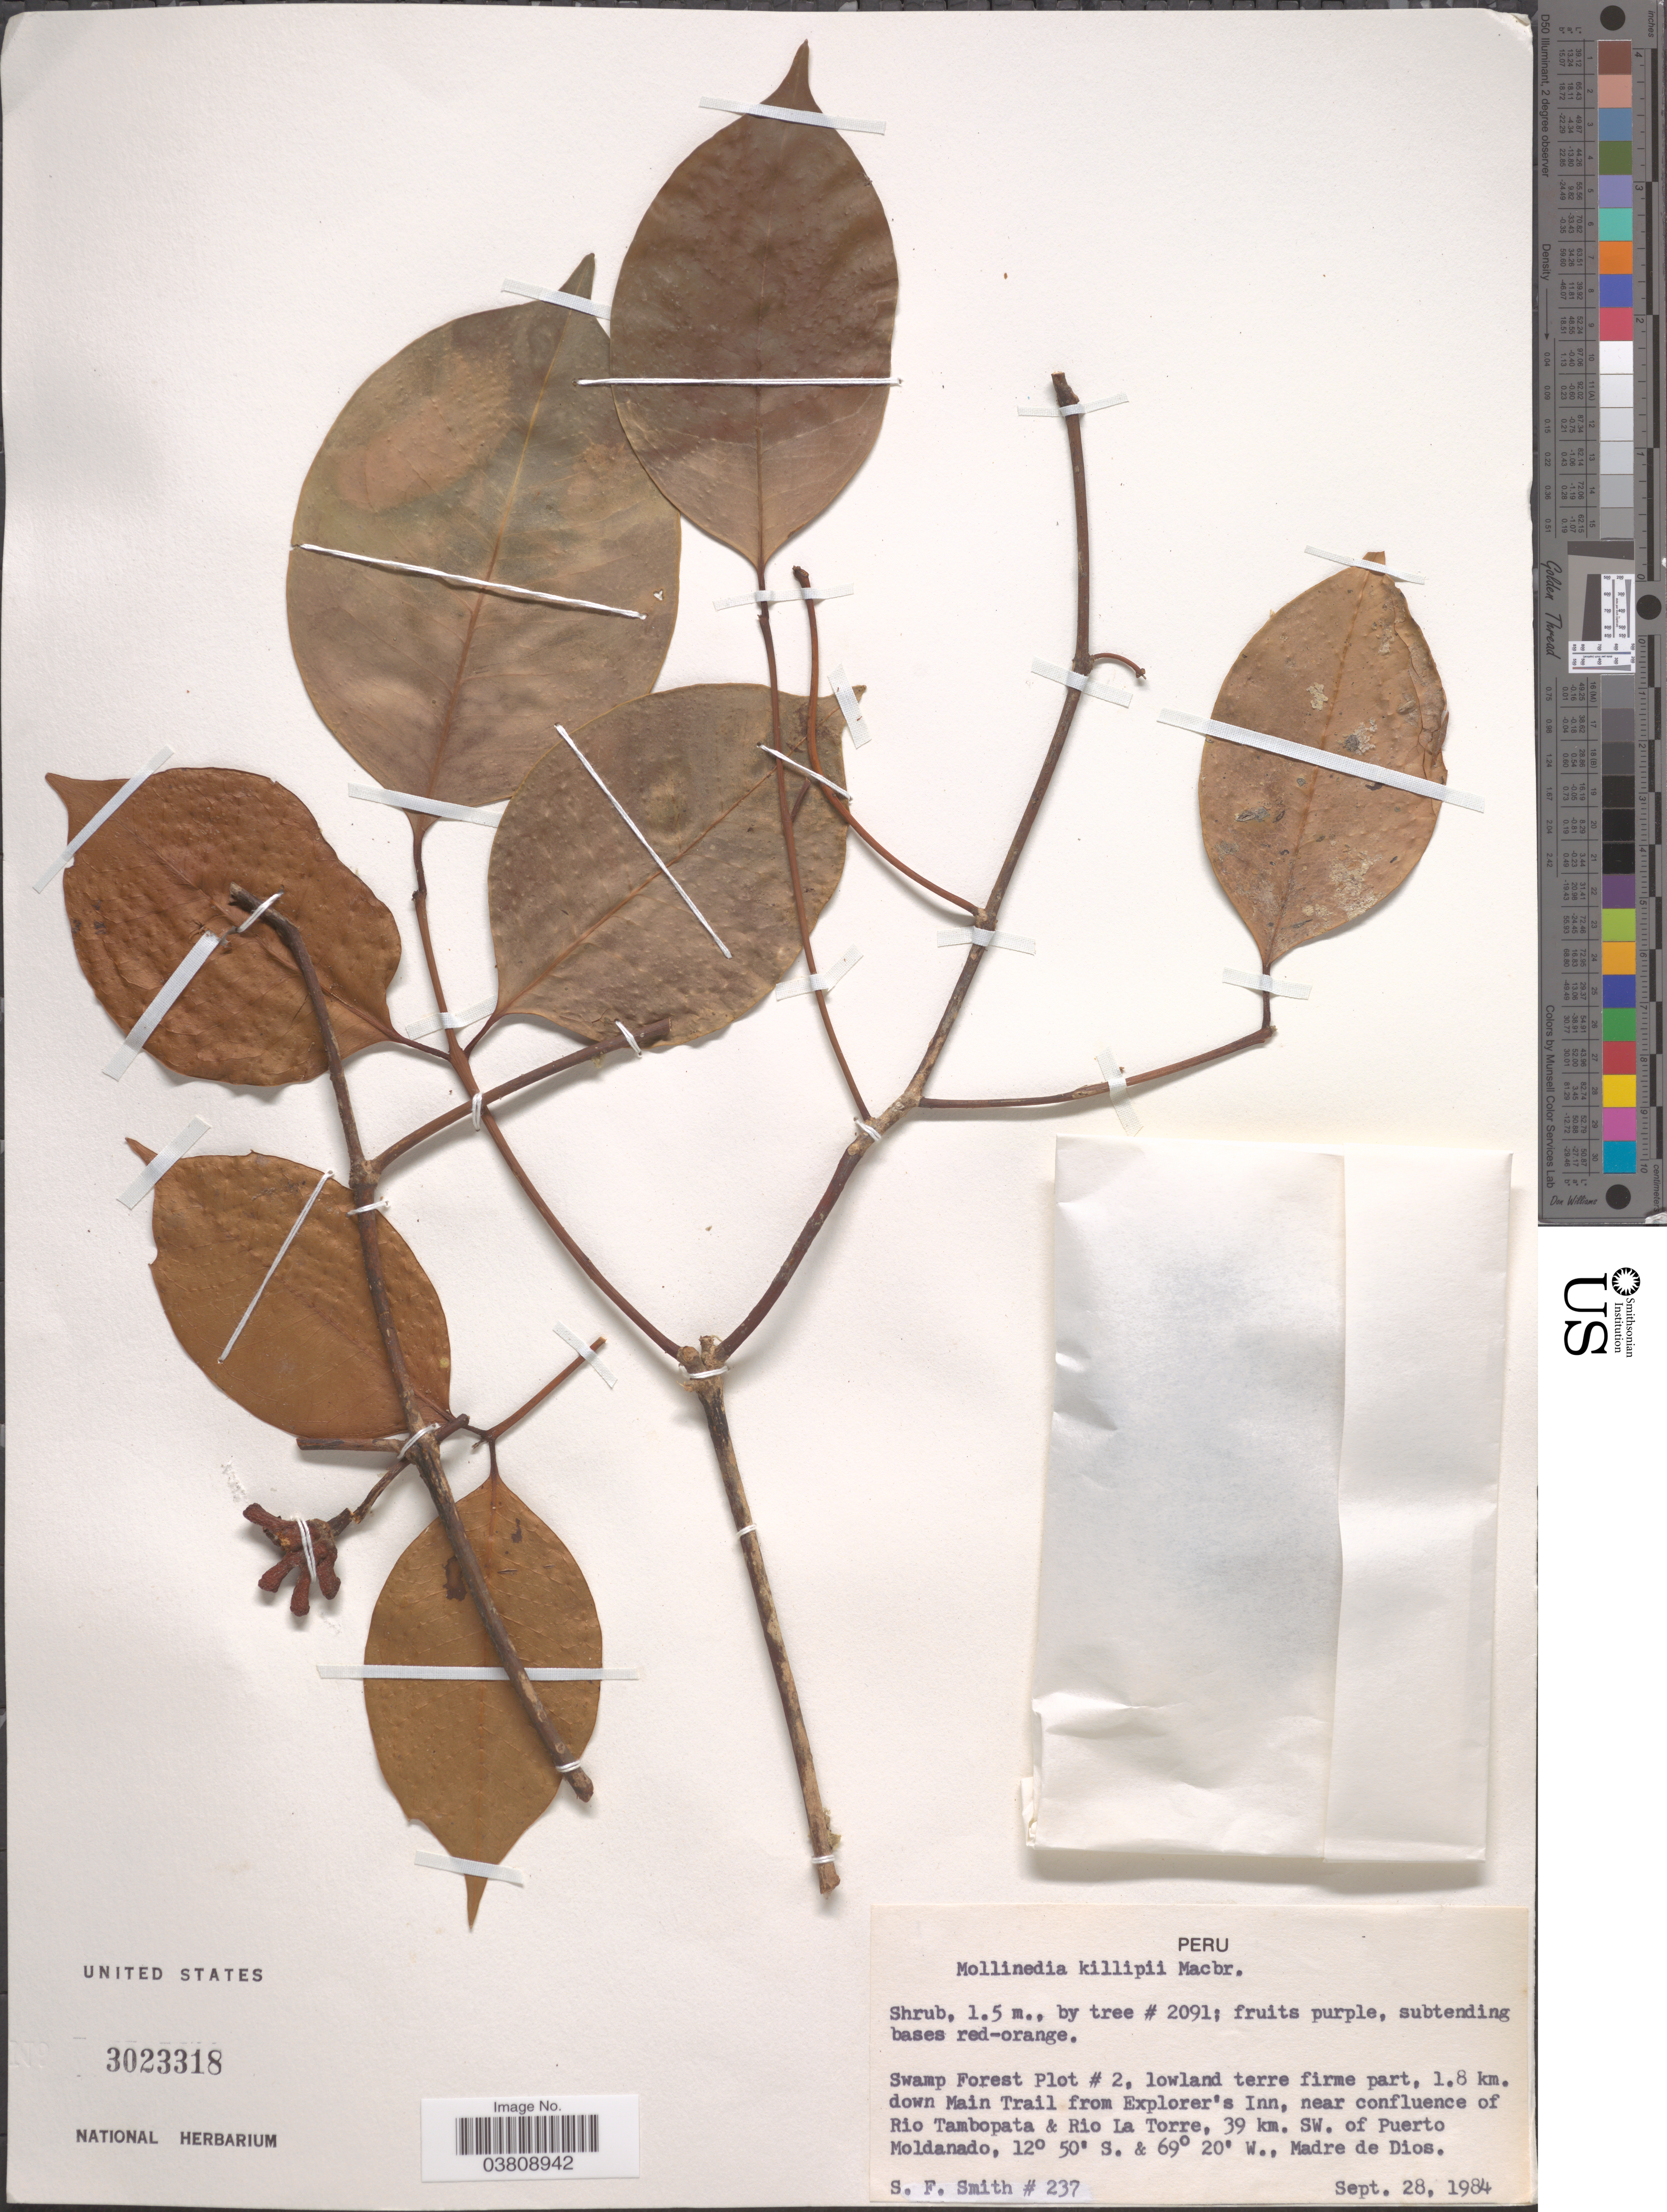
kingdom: Plantae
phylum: Tracheophyta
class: Magnoliopsida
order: Laurales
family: Monimiaceae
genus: Mollinedia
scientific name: Mollinedia killipii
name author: J.F. Macbr.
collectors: S.F. Smith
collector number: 237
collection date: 1984-09-28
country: Peru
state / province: Madre de Dios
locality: Swamp Forest Plot #2, lowland terre firme part, 1.8 km. down Main Trail from Explorer's Inn, near confluence of Rio Tambopata & Rio La Torre, 39 km. SW. of Puerto Moldanado.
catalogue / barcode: US 3023318